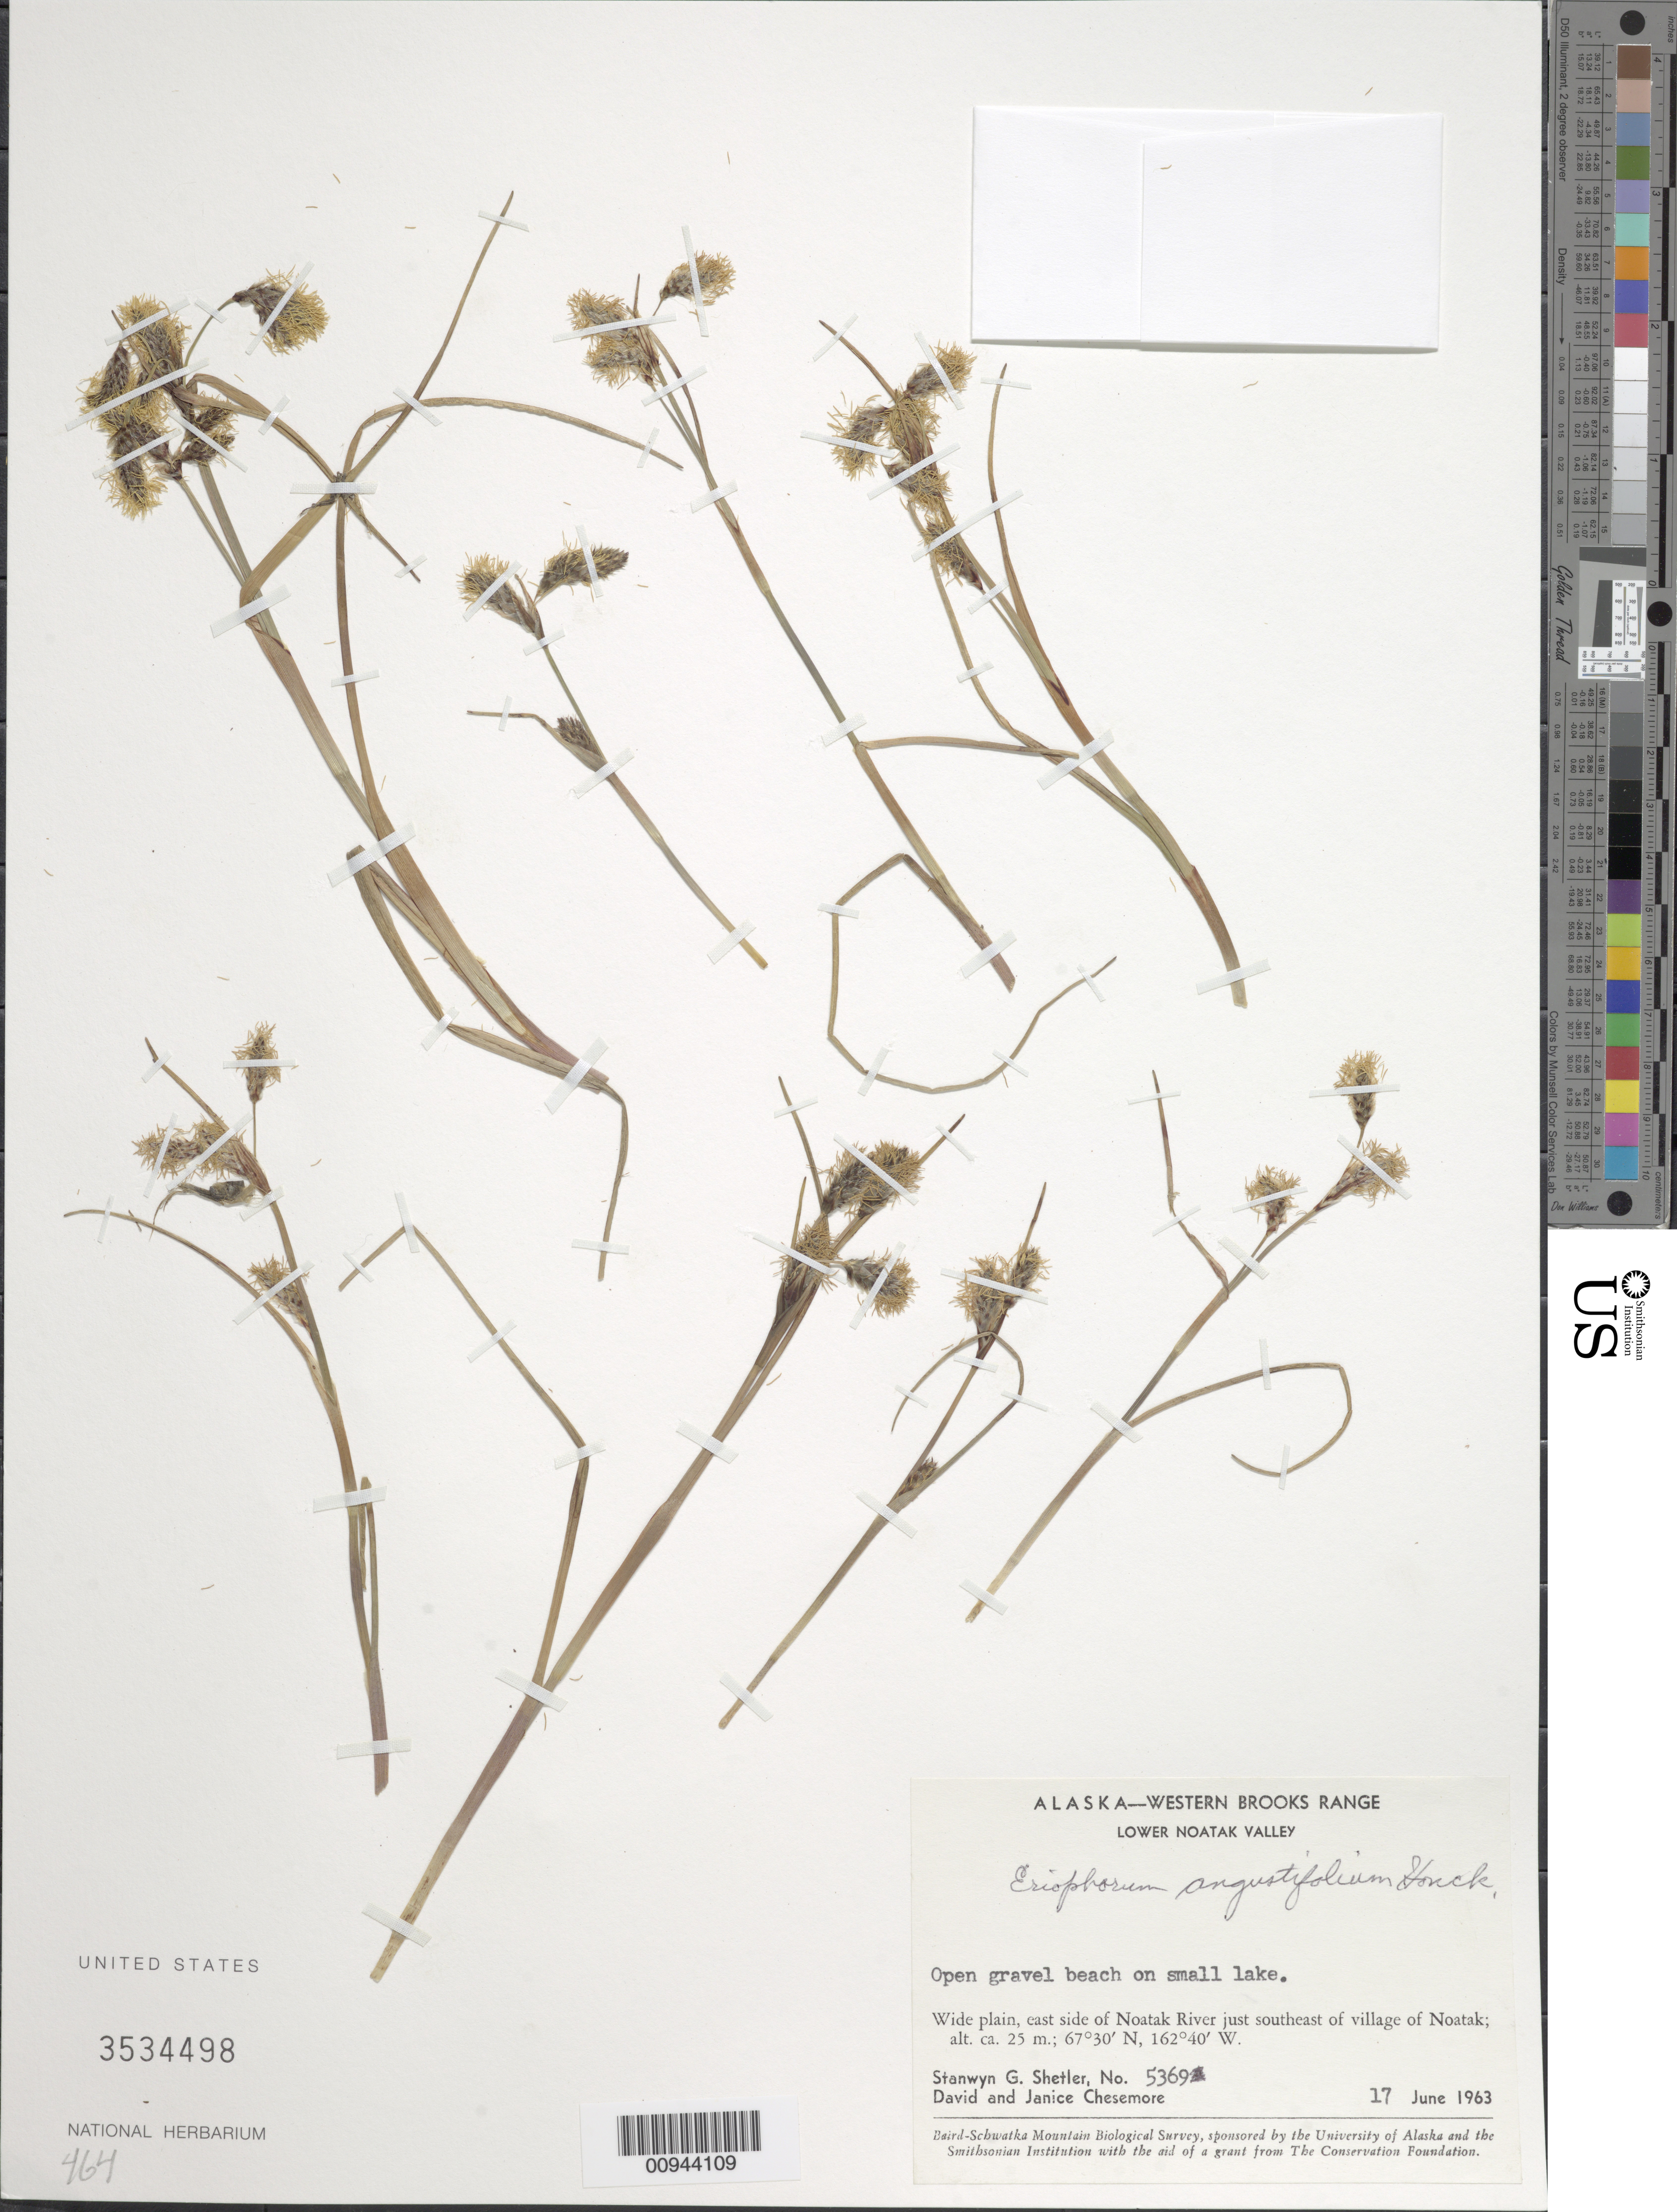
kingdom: Plantae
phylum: Tracheophyta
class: Liliopsida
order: Poales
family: Cyperaceae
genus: Eriophorum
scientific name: Eriophorum angustifolium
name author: Honck.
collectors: S. Shetler, D. Chesemore & J. Chesemore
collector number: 5369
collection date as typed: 17 Jun 1963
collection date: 1963-06-17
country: United States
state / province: Alaska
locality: East side of Noatak River just southeast of village of Noatak. Western Brooks Range, Lower Noatak Valley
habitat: Wide plain. Open gravel beach on small lake.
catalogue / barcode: US 3534498